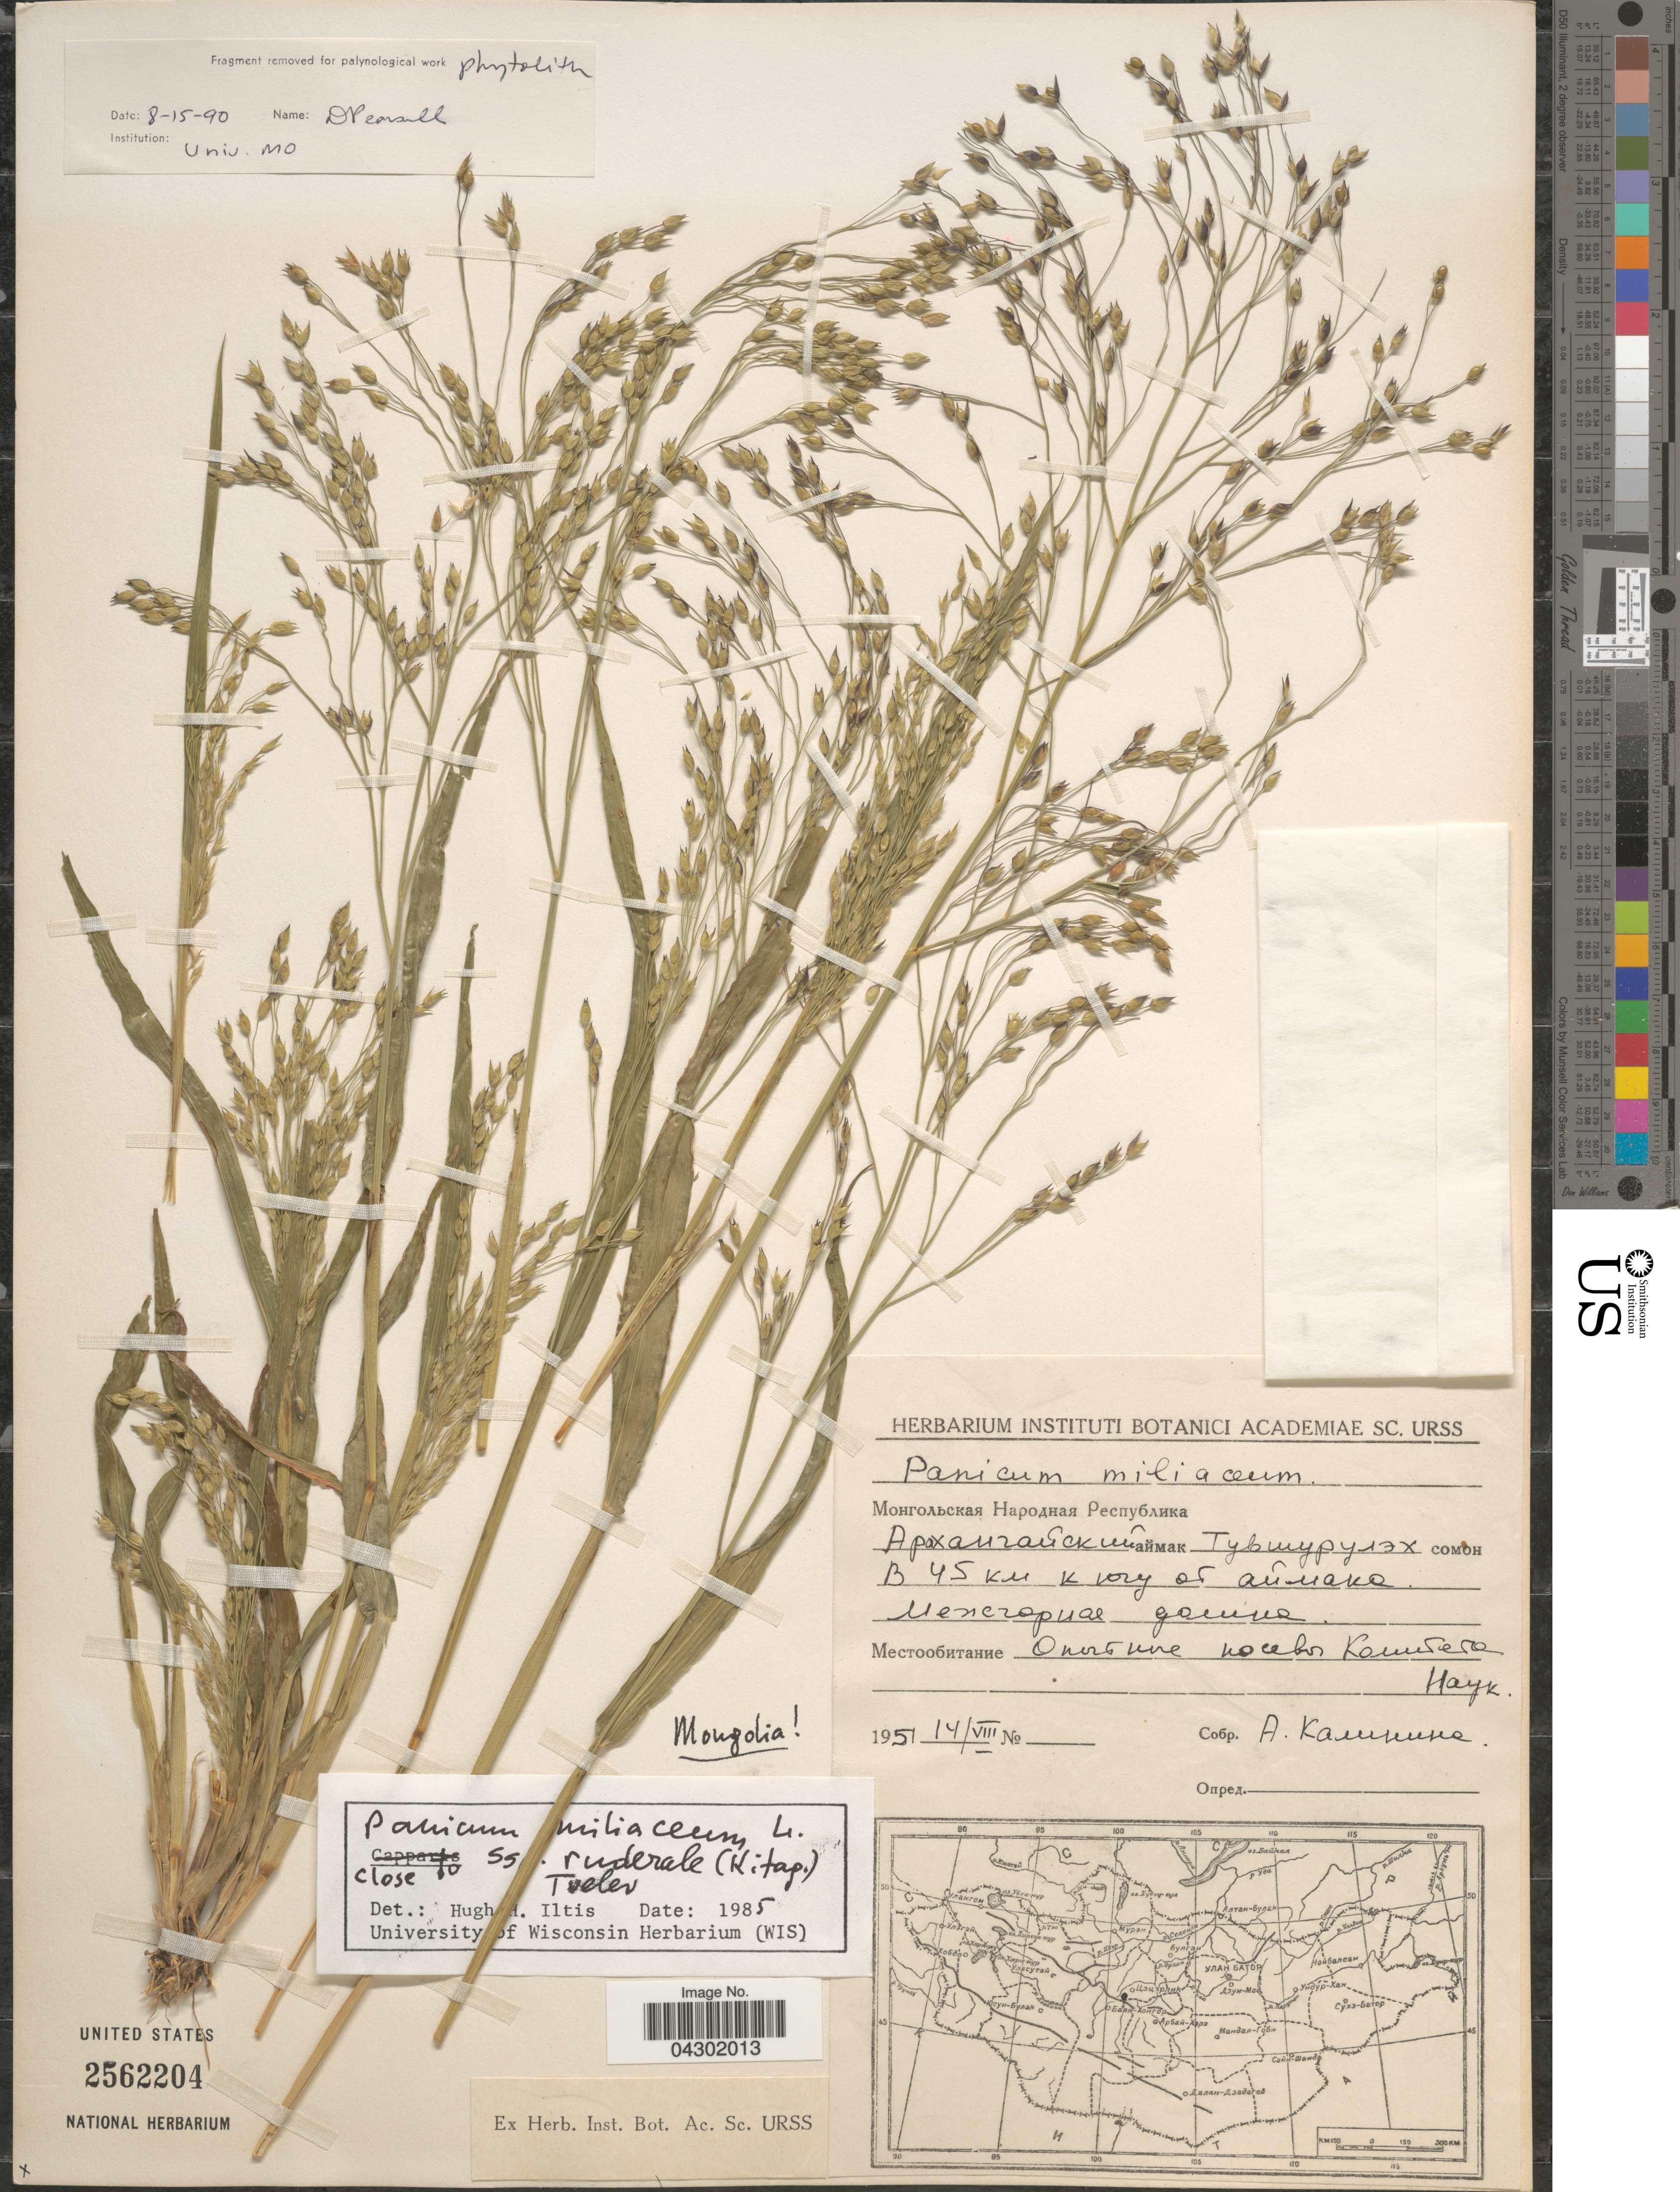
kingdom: Plantae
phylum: Tracheophyta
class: Liliopsida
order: Poales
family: Poaceae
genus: Panicum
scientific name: Panicum miliaceum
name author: L.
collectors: A. Kalinina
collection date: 1951-08-14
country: Mongolia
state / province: Arhangay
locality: Tüvshrüülekh District, 45 km South from Aimag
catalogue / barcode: US 2562204